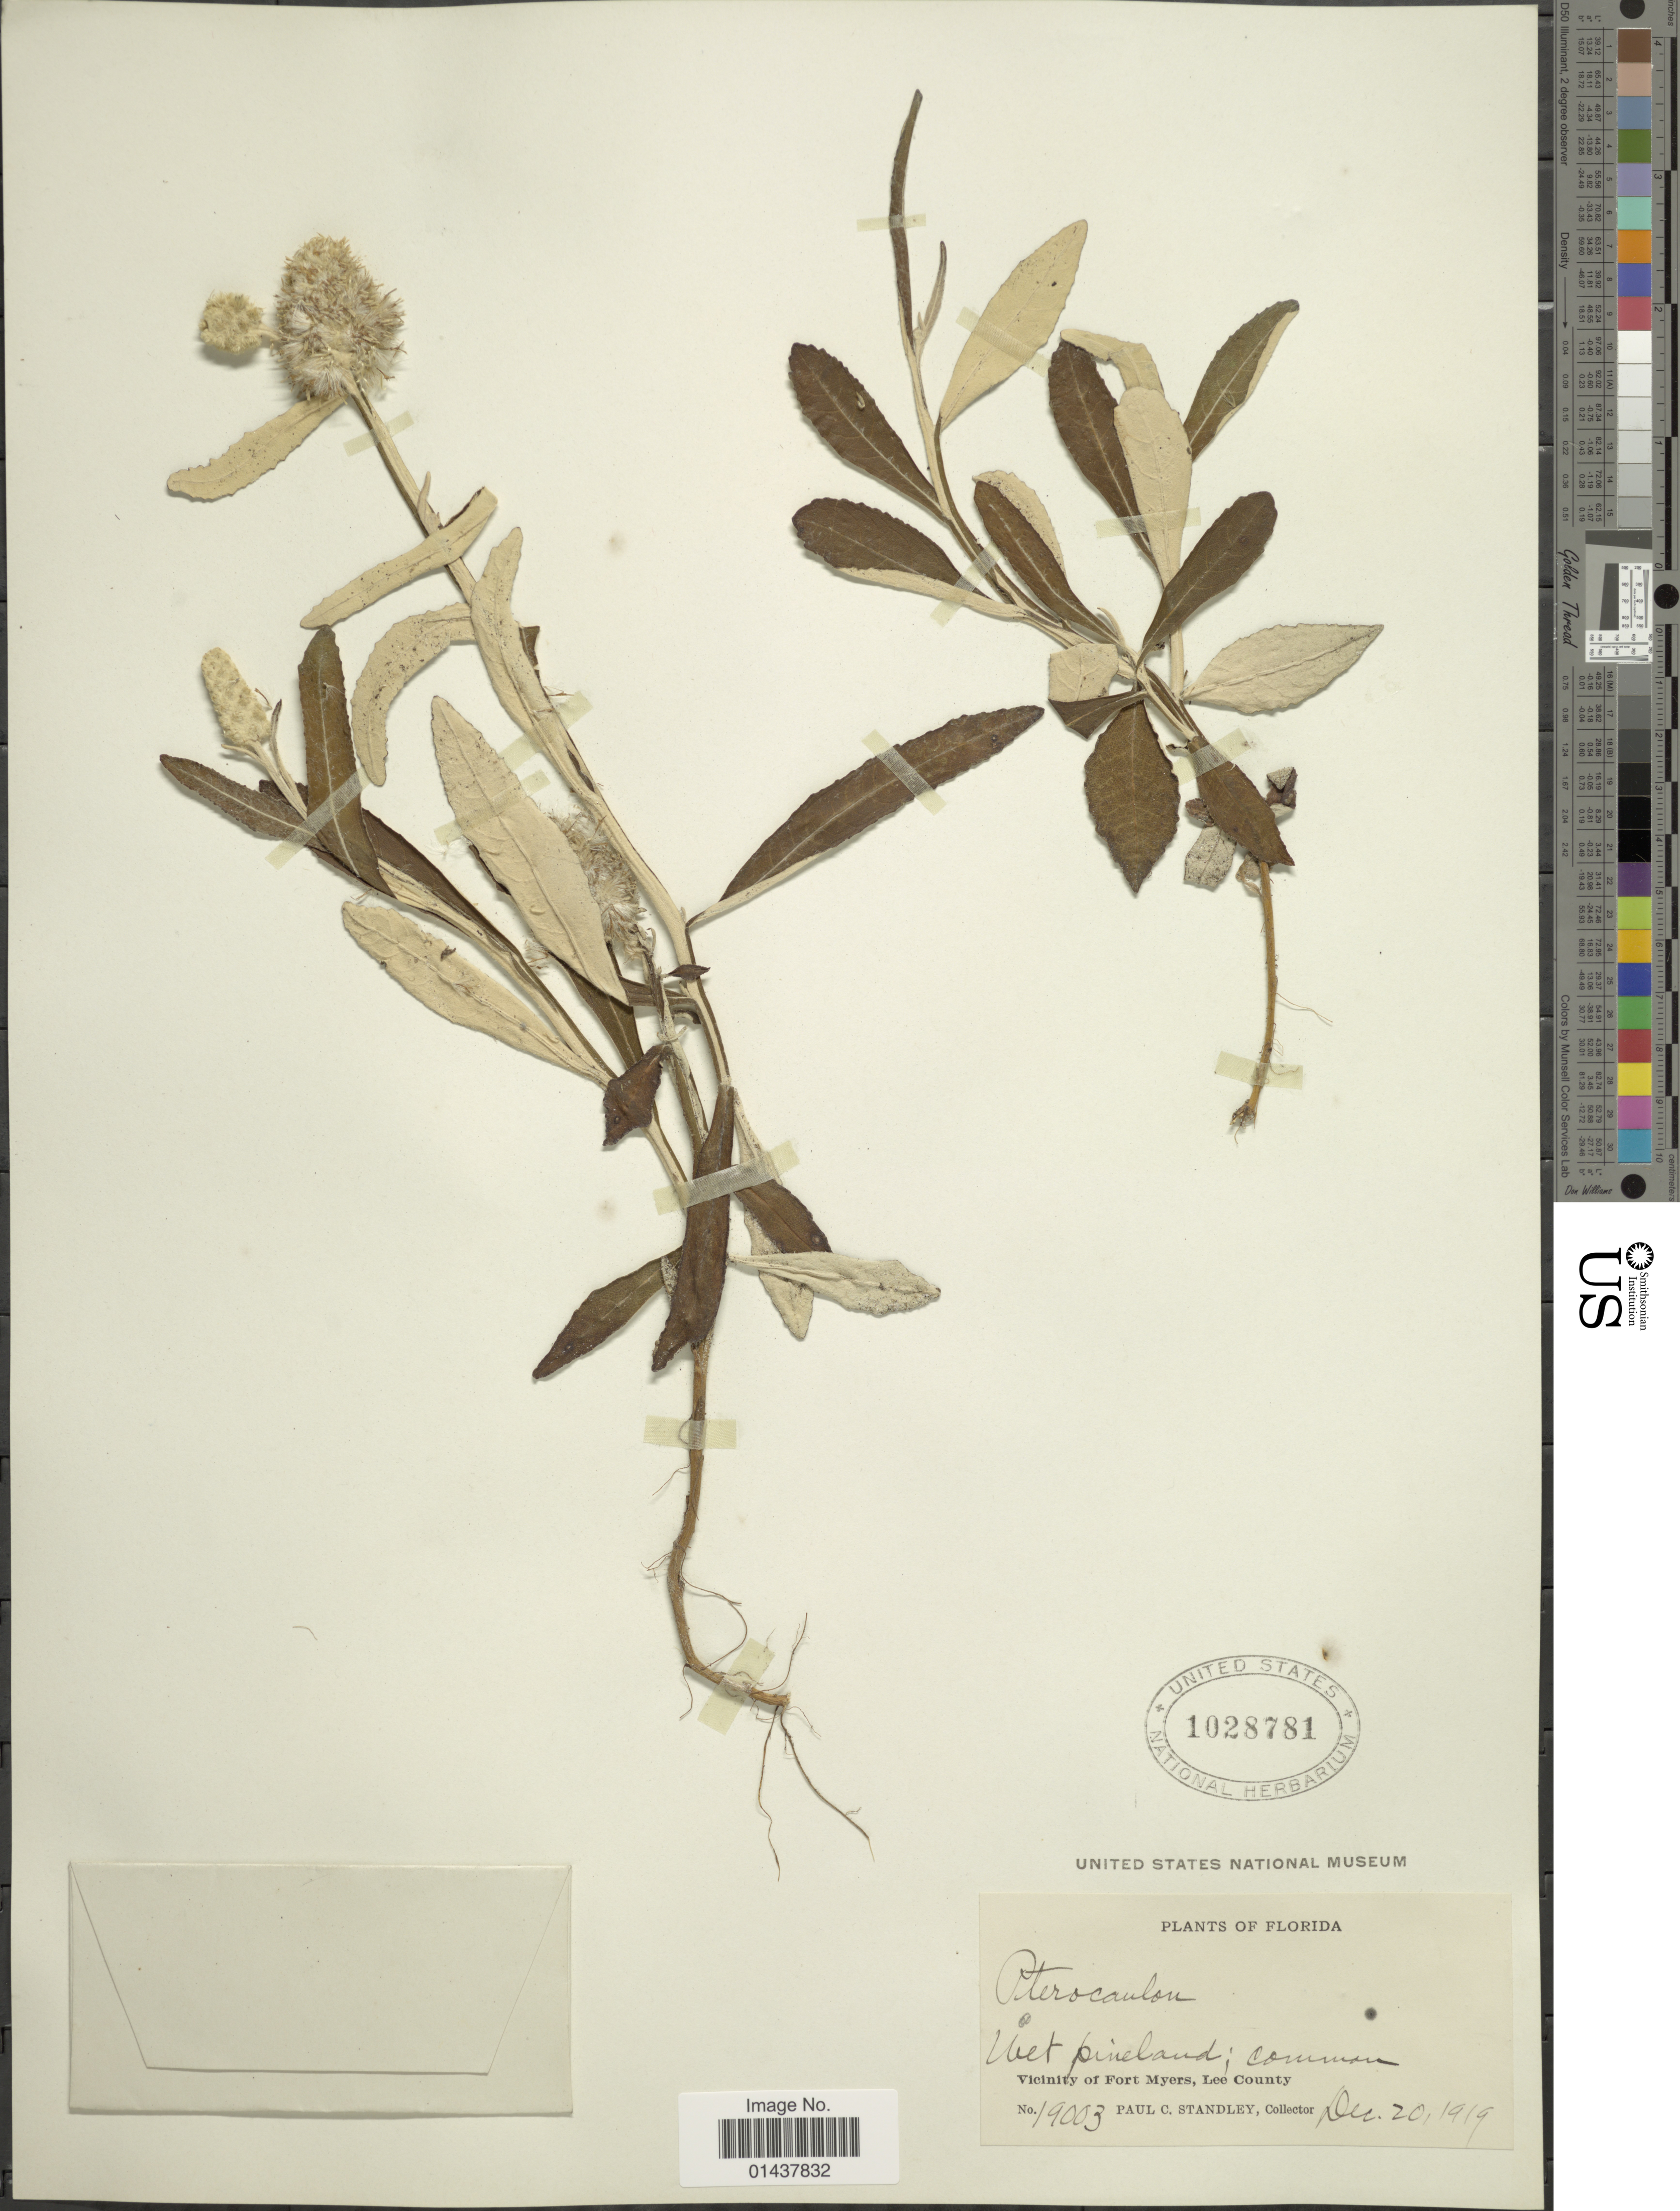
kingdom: Plantae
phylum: Tracheophyta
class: Magnoliopsida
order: Asterales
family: Asteraceae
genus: Pterocaulon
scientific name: Pterocaulon pycnostachyum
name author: (Michx.) Elliott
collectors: P. C. Standley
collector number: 19003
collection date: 1919-12-20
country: United States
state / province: Florida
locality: Vicinity of Fort Myers, Lee County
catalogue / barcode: US 1028781